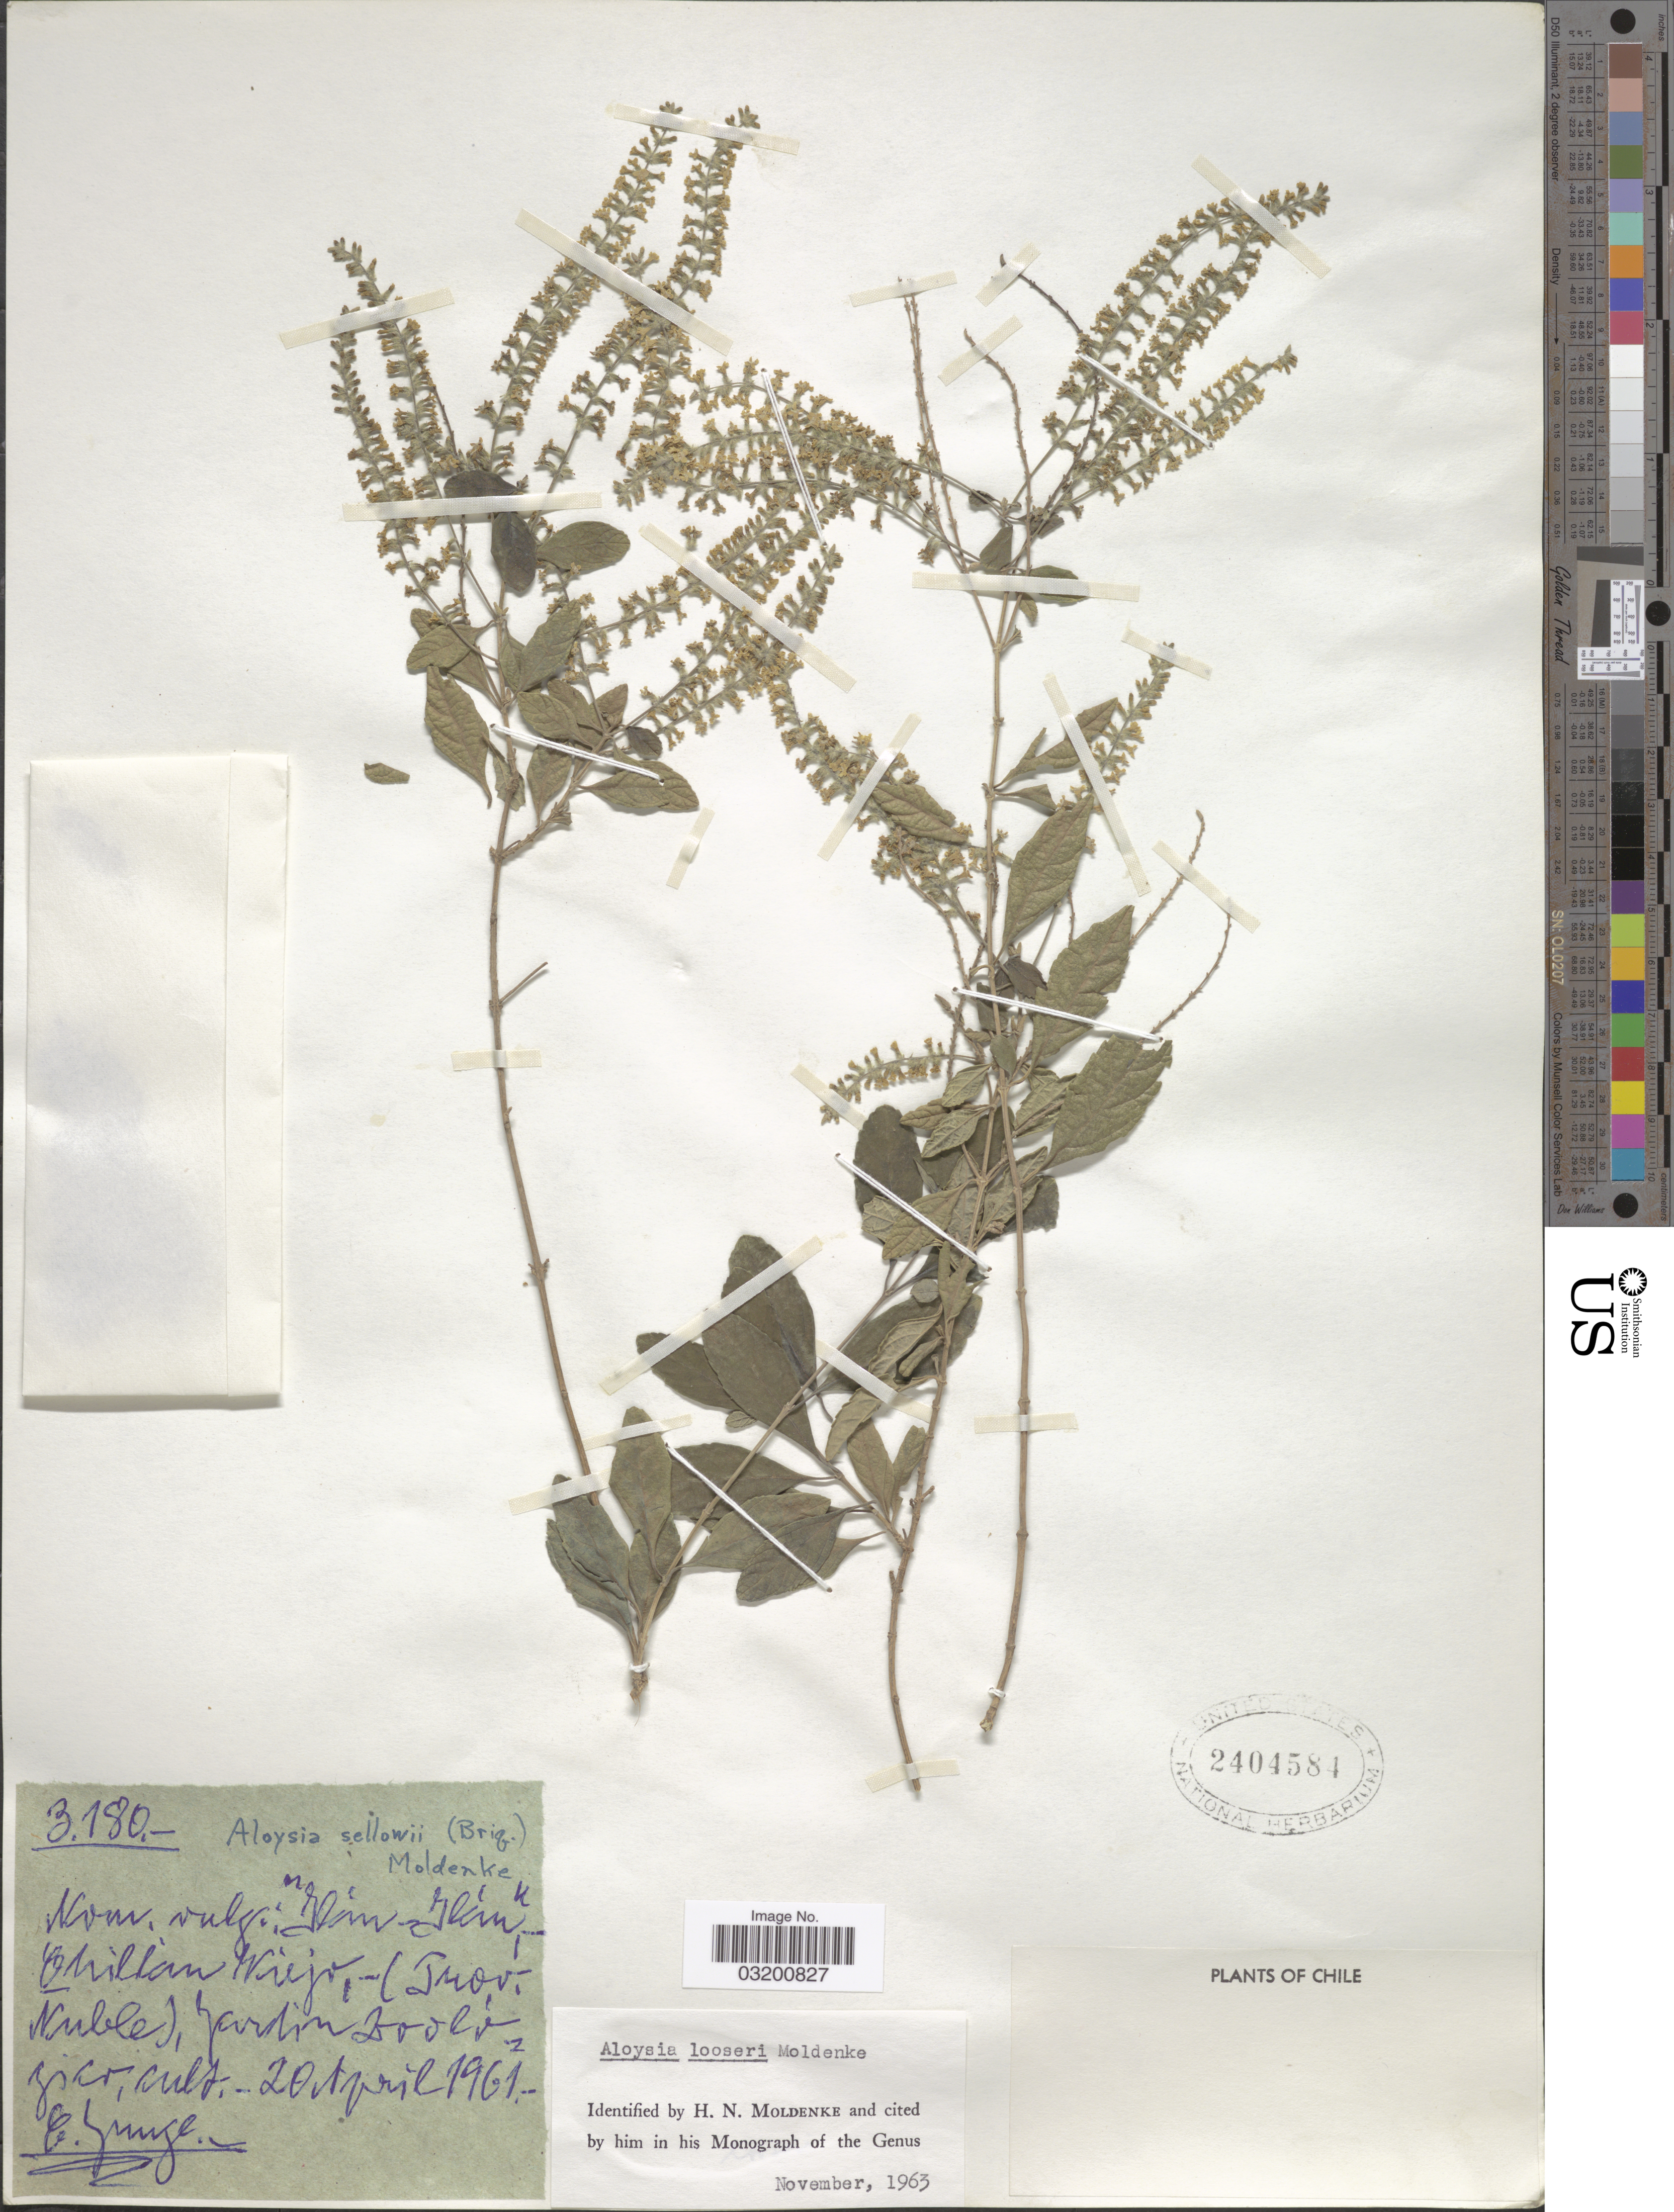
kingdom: Plantae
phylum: Tracheophyta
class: Magnoliopsida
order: Lamiales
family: Verbenaceae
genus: Aloysia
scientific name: Aloysia looseri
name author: Moldenke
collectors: C. Junge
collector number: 3180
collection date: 1961-04-20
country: Chile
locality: Chillan Viejo, (Prov. Nuble), Jardin.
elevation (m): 762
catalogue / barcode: US 2404584